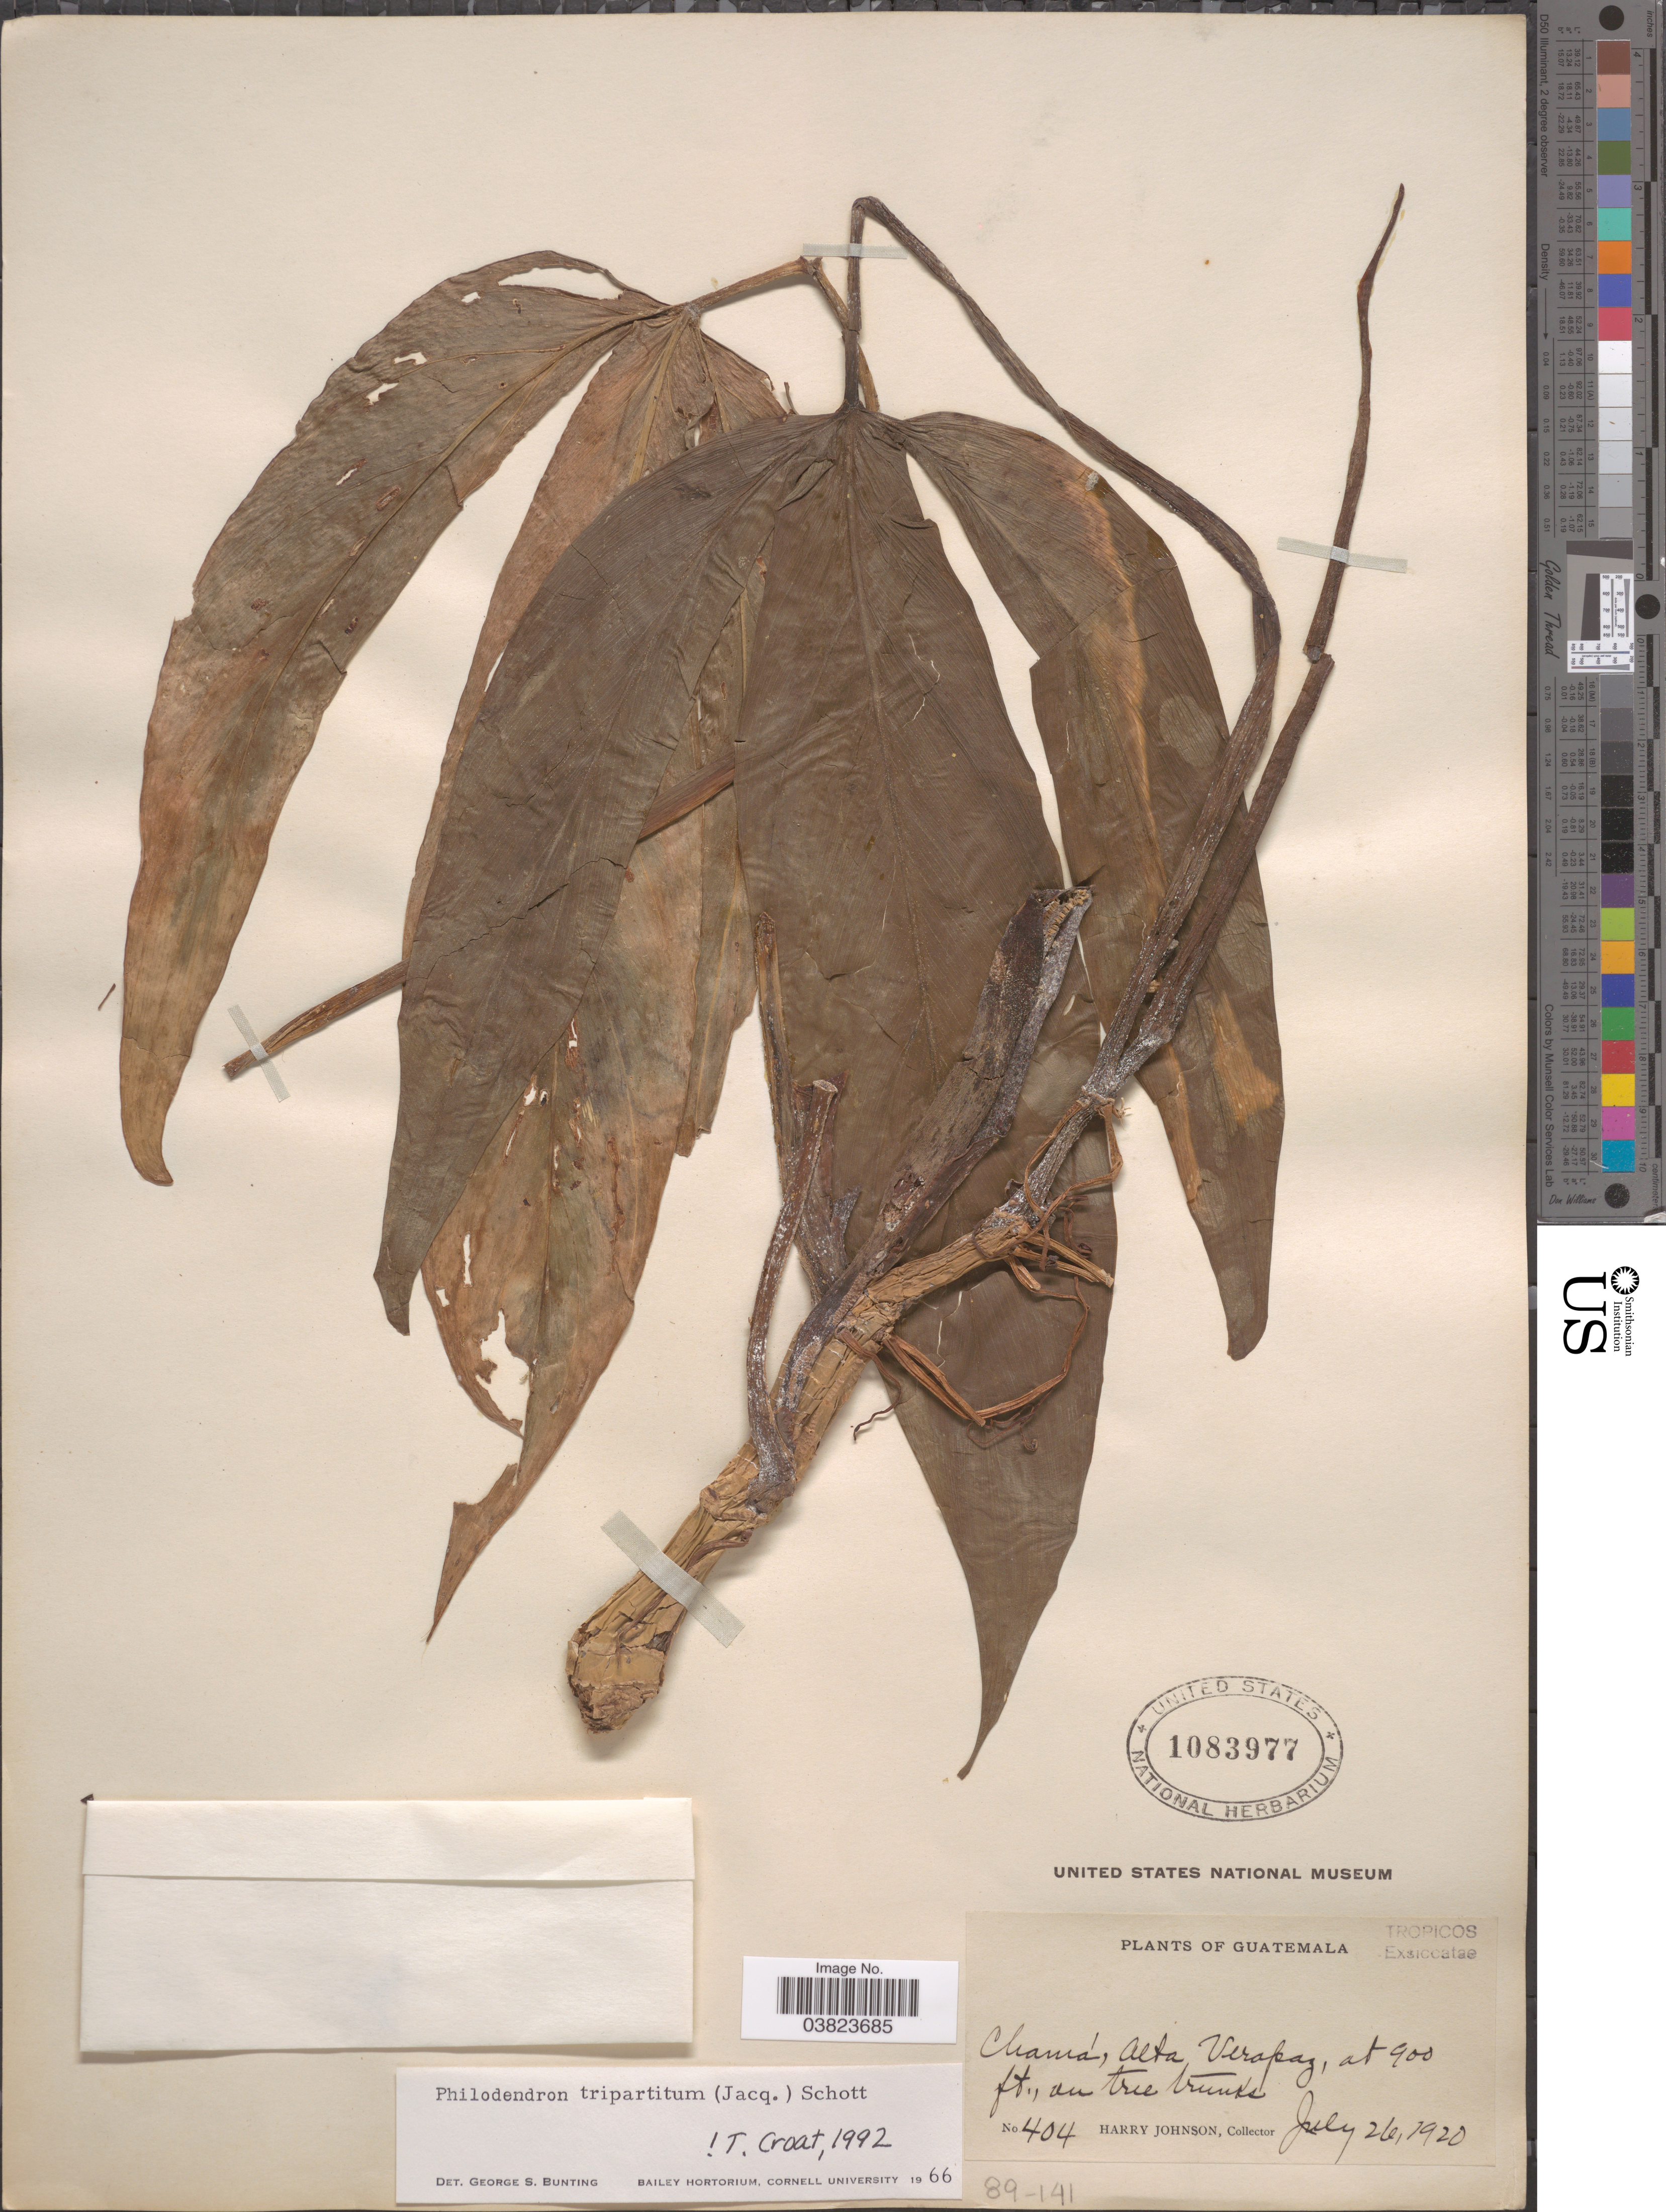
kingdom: Plantae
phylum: Tracheophyta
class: Liliopsida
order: Alismatales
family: Araceae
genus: Philodendron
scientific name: Philodendron tripartitum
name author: (Jacq.) Schott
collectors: H. Johnson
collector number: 404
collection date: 1920-07-26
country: Guatemala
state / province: Alta Verapaz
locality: Chamá.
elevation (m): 274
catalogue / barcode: US 1083977